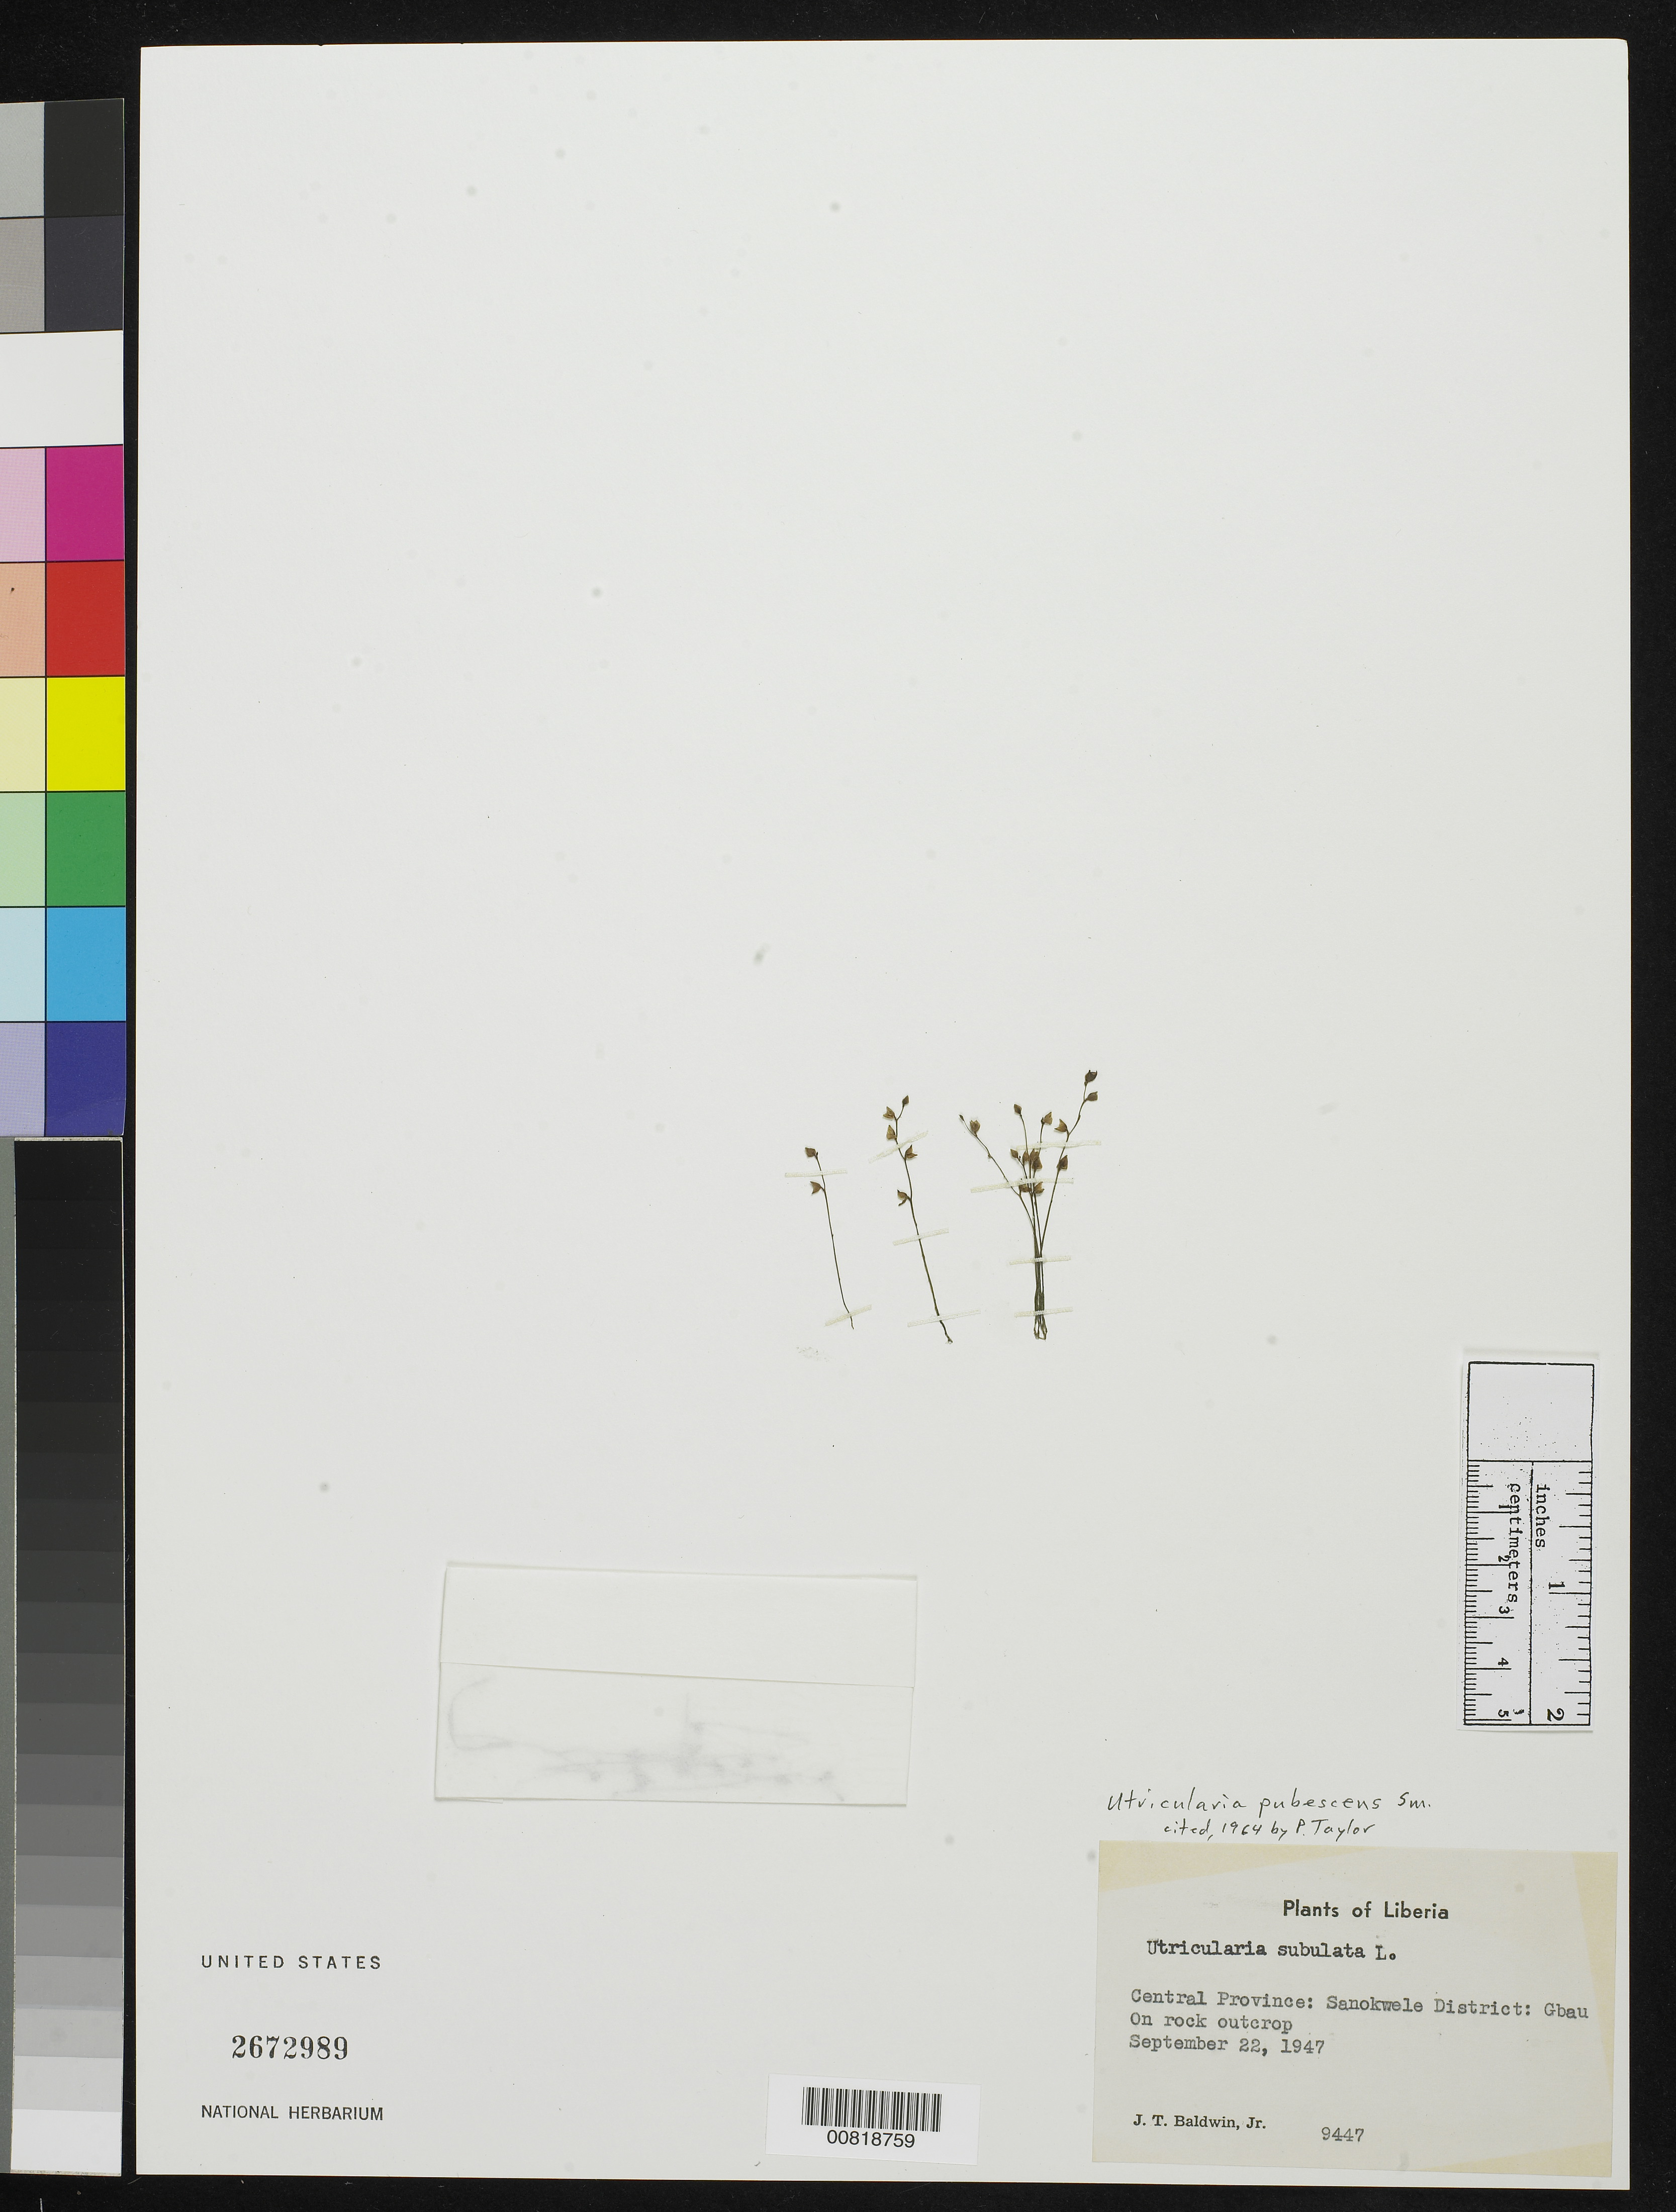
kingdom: Plantae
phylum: Tracheophyta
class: Magnoliopsida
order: Lamiales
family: Lentibulariaceae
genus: Utricularia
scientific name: Utricularia pubescens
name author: Sm.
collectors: J. T. Baldwin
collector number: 9447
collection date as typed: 22 Sep 1947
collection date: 1947-09-22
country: Liberia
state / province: Nimba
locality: Central Province: Sanokwele District, Gbau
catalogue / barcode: US 2672989